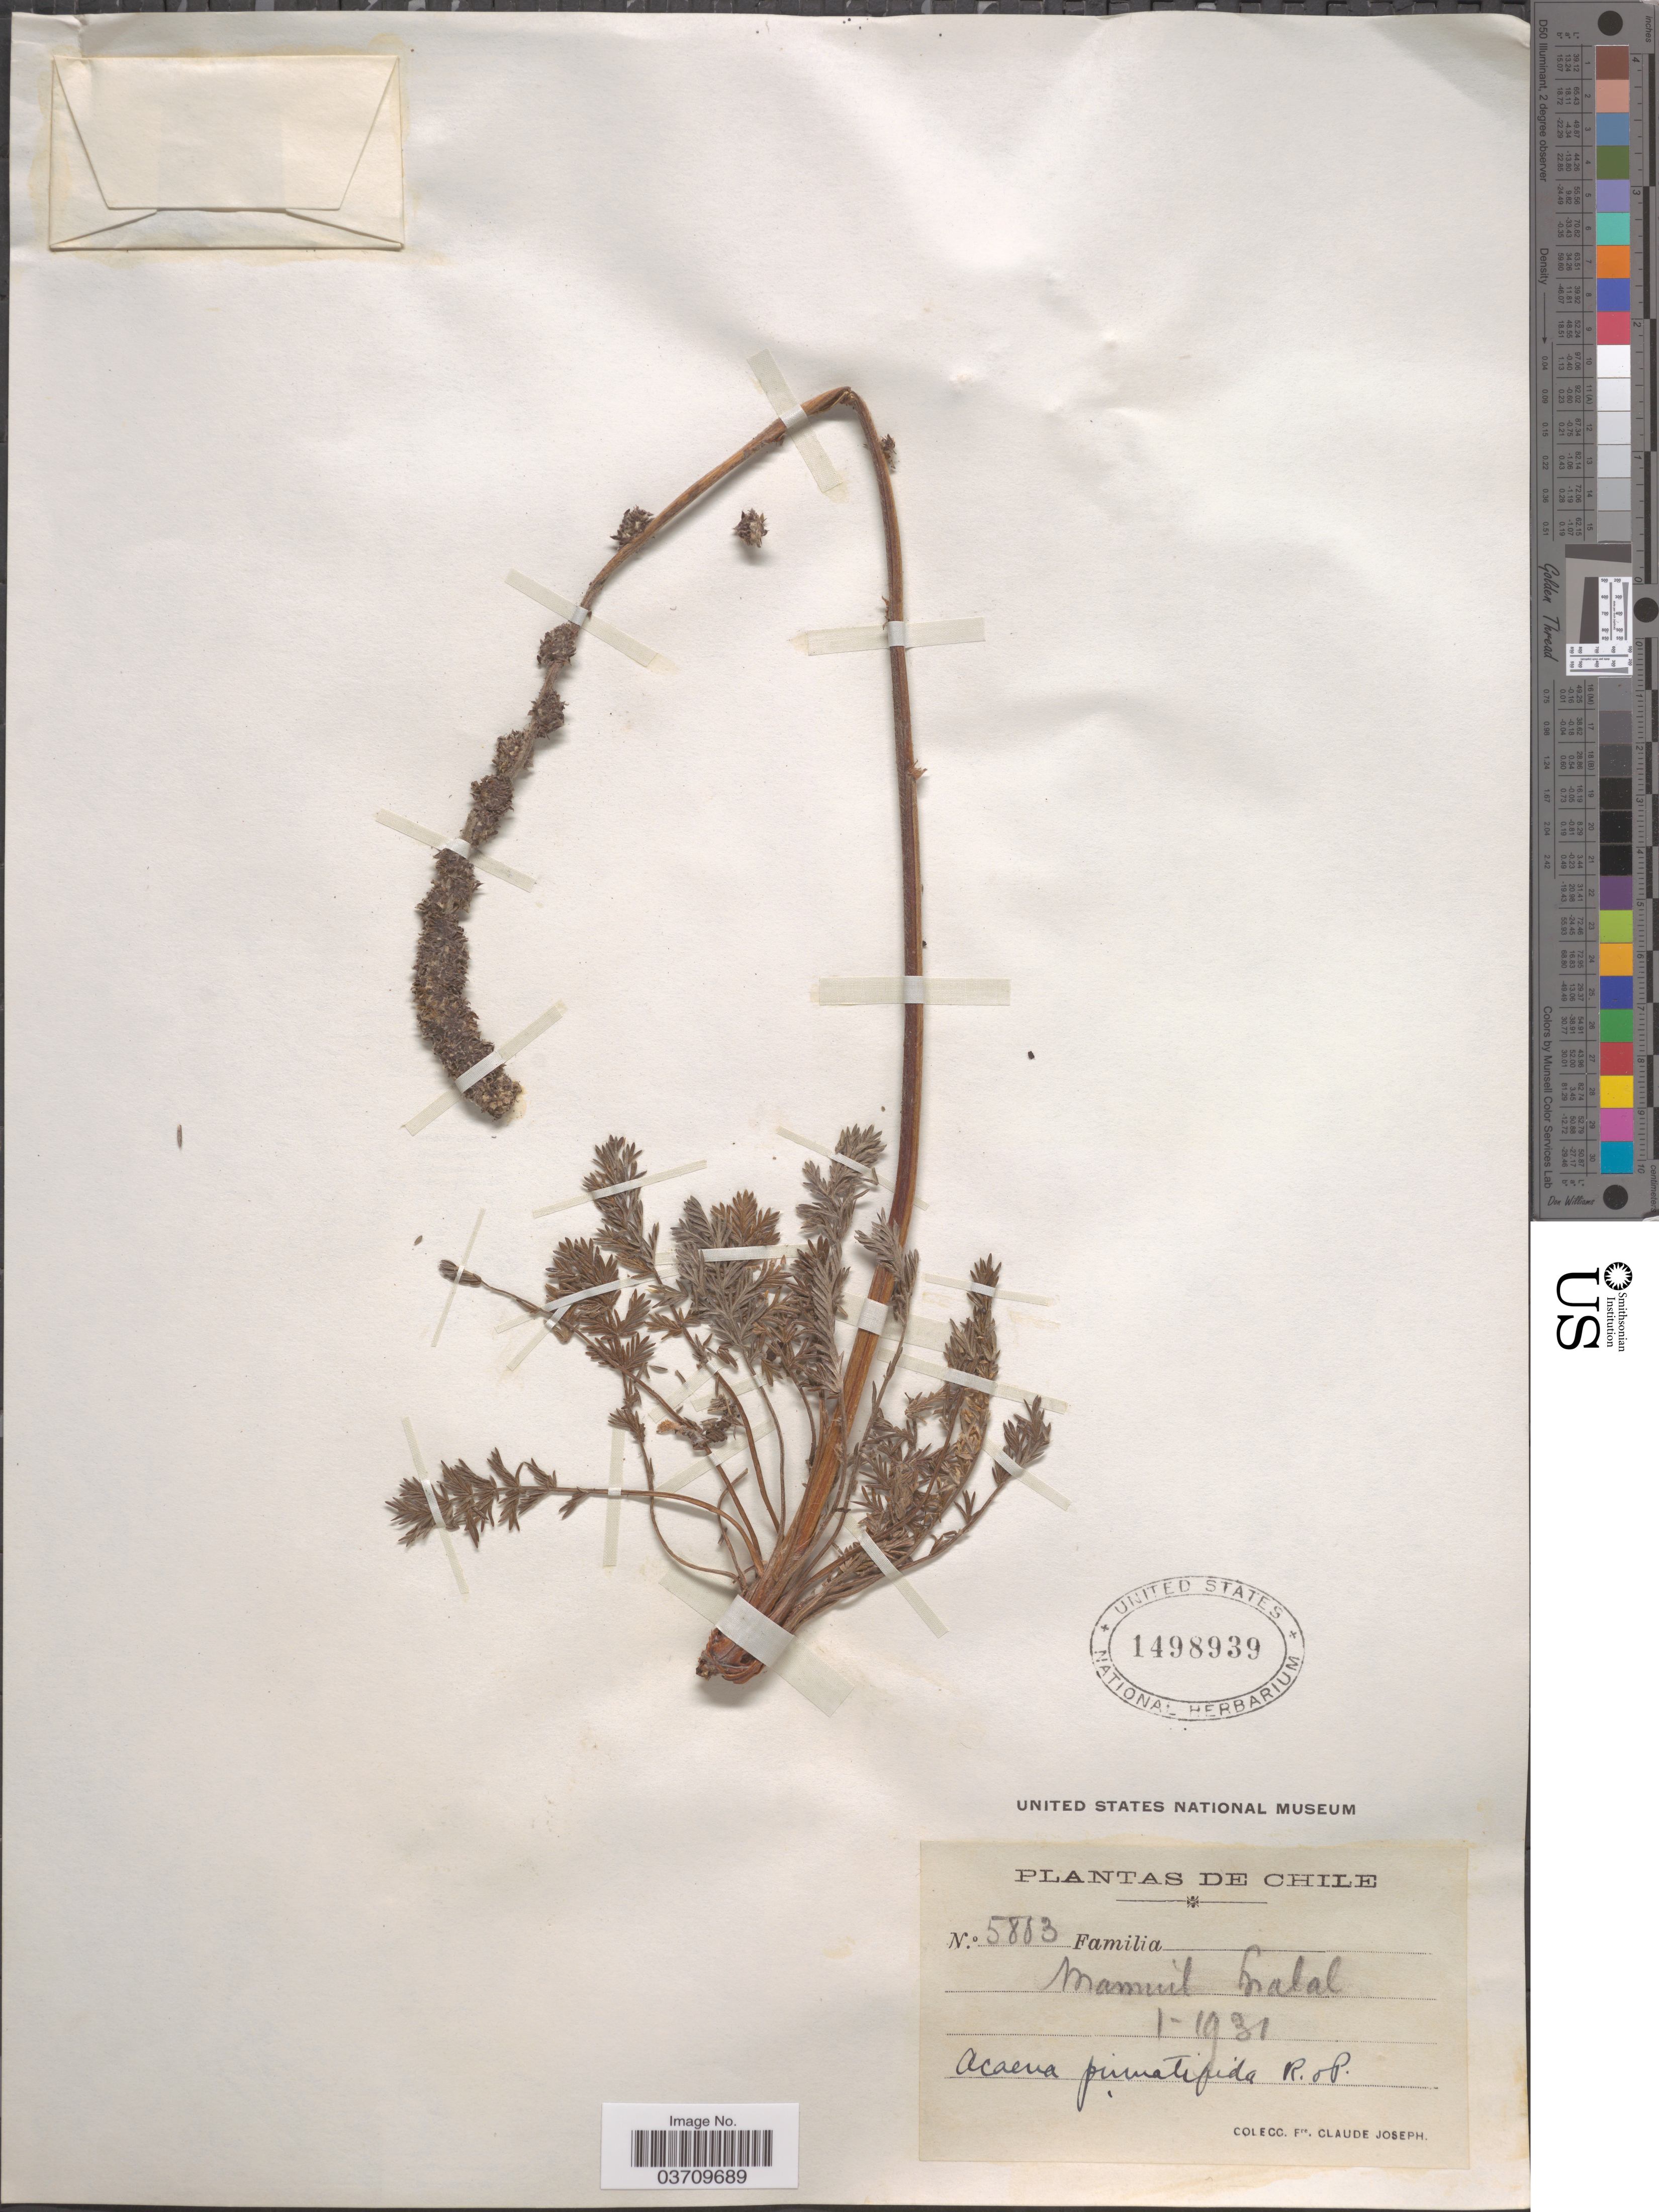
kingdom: Plantae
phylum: Tracheophyta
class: Magnoliopsida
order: Rosales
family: Rosaceae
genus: Acaena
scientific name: Acaena pinnatifida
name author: Ruiz & Pav.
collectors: Bro. Claude-Joseph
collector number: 5803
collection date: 1931-01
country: Chile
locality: Mamuil.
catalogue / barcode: US 1498939